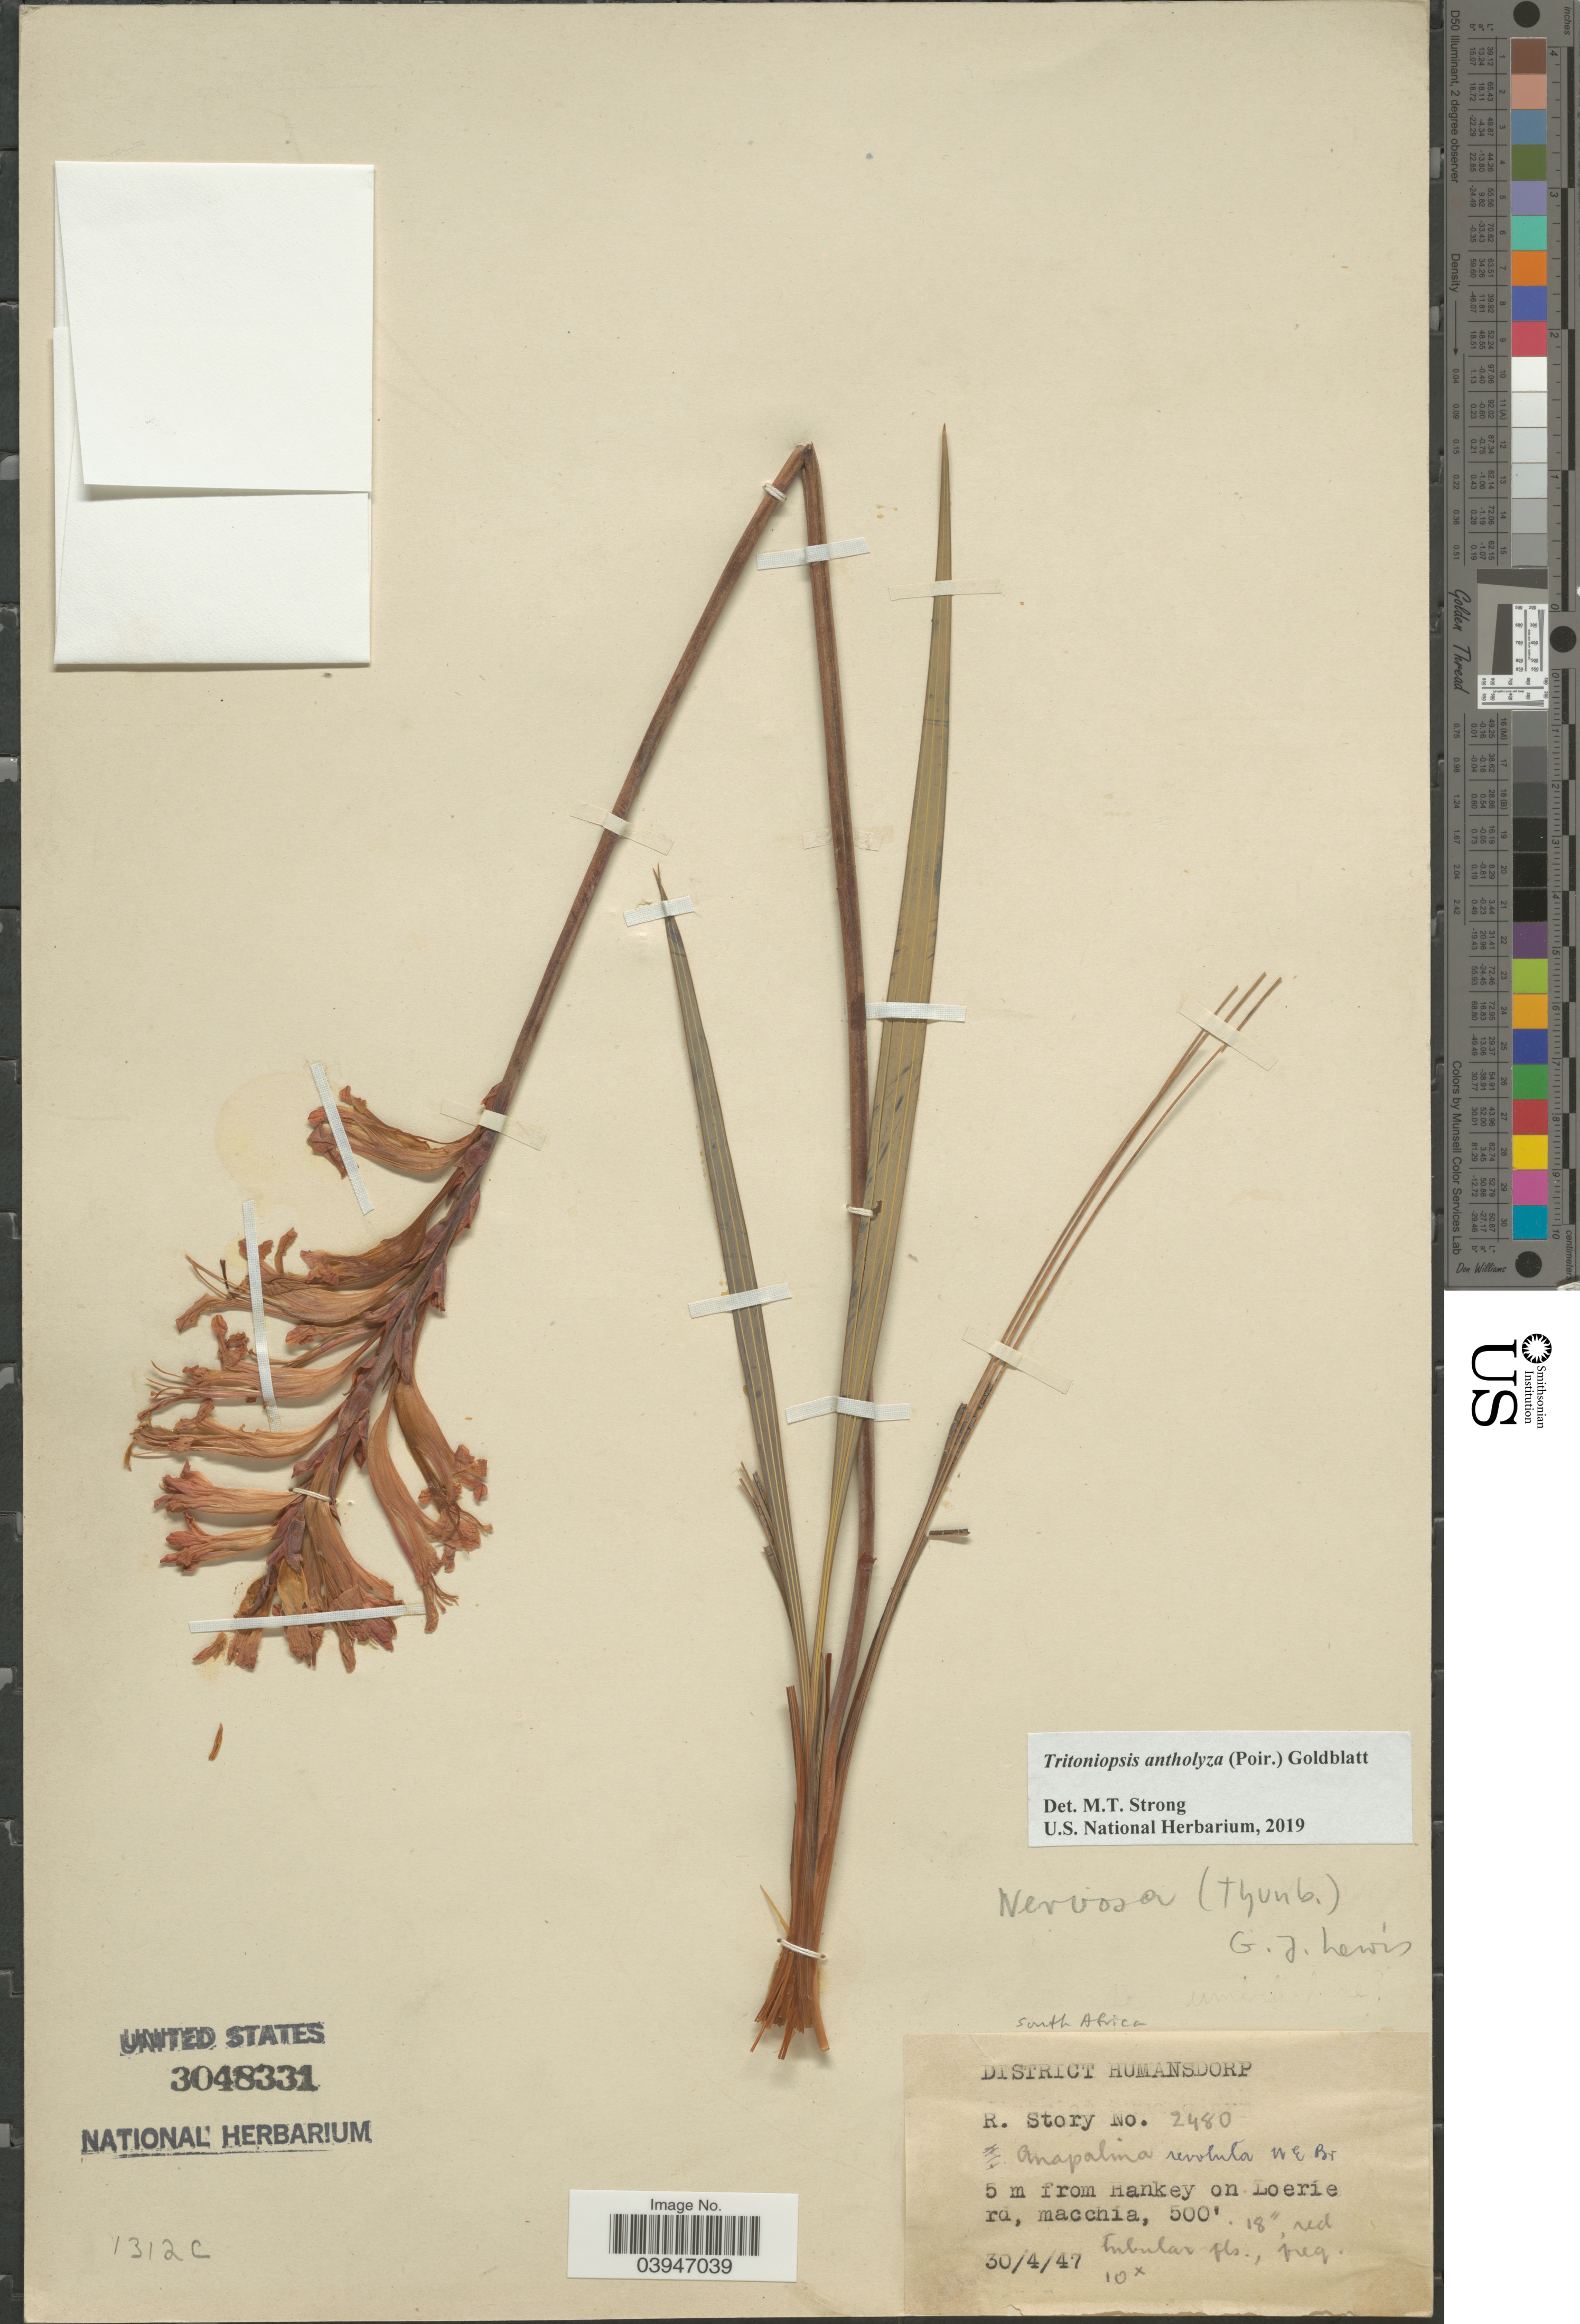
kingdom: Plantae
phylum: Tracheophyta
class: Liliopsida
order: Asparagales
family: Iridaceae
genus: Tritoniopsis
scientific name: Tritoniopsis antholyza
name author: (Poir.) Goldblatt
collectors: R. Story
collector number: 2480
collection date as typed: Transcribed d/m/y: 30/4/47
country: South Africa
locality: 5 m from Hankey on Loerie rd, macchia.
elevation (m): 152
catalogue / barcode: US 3048331